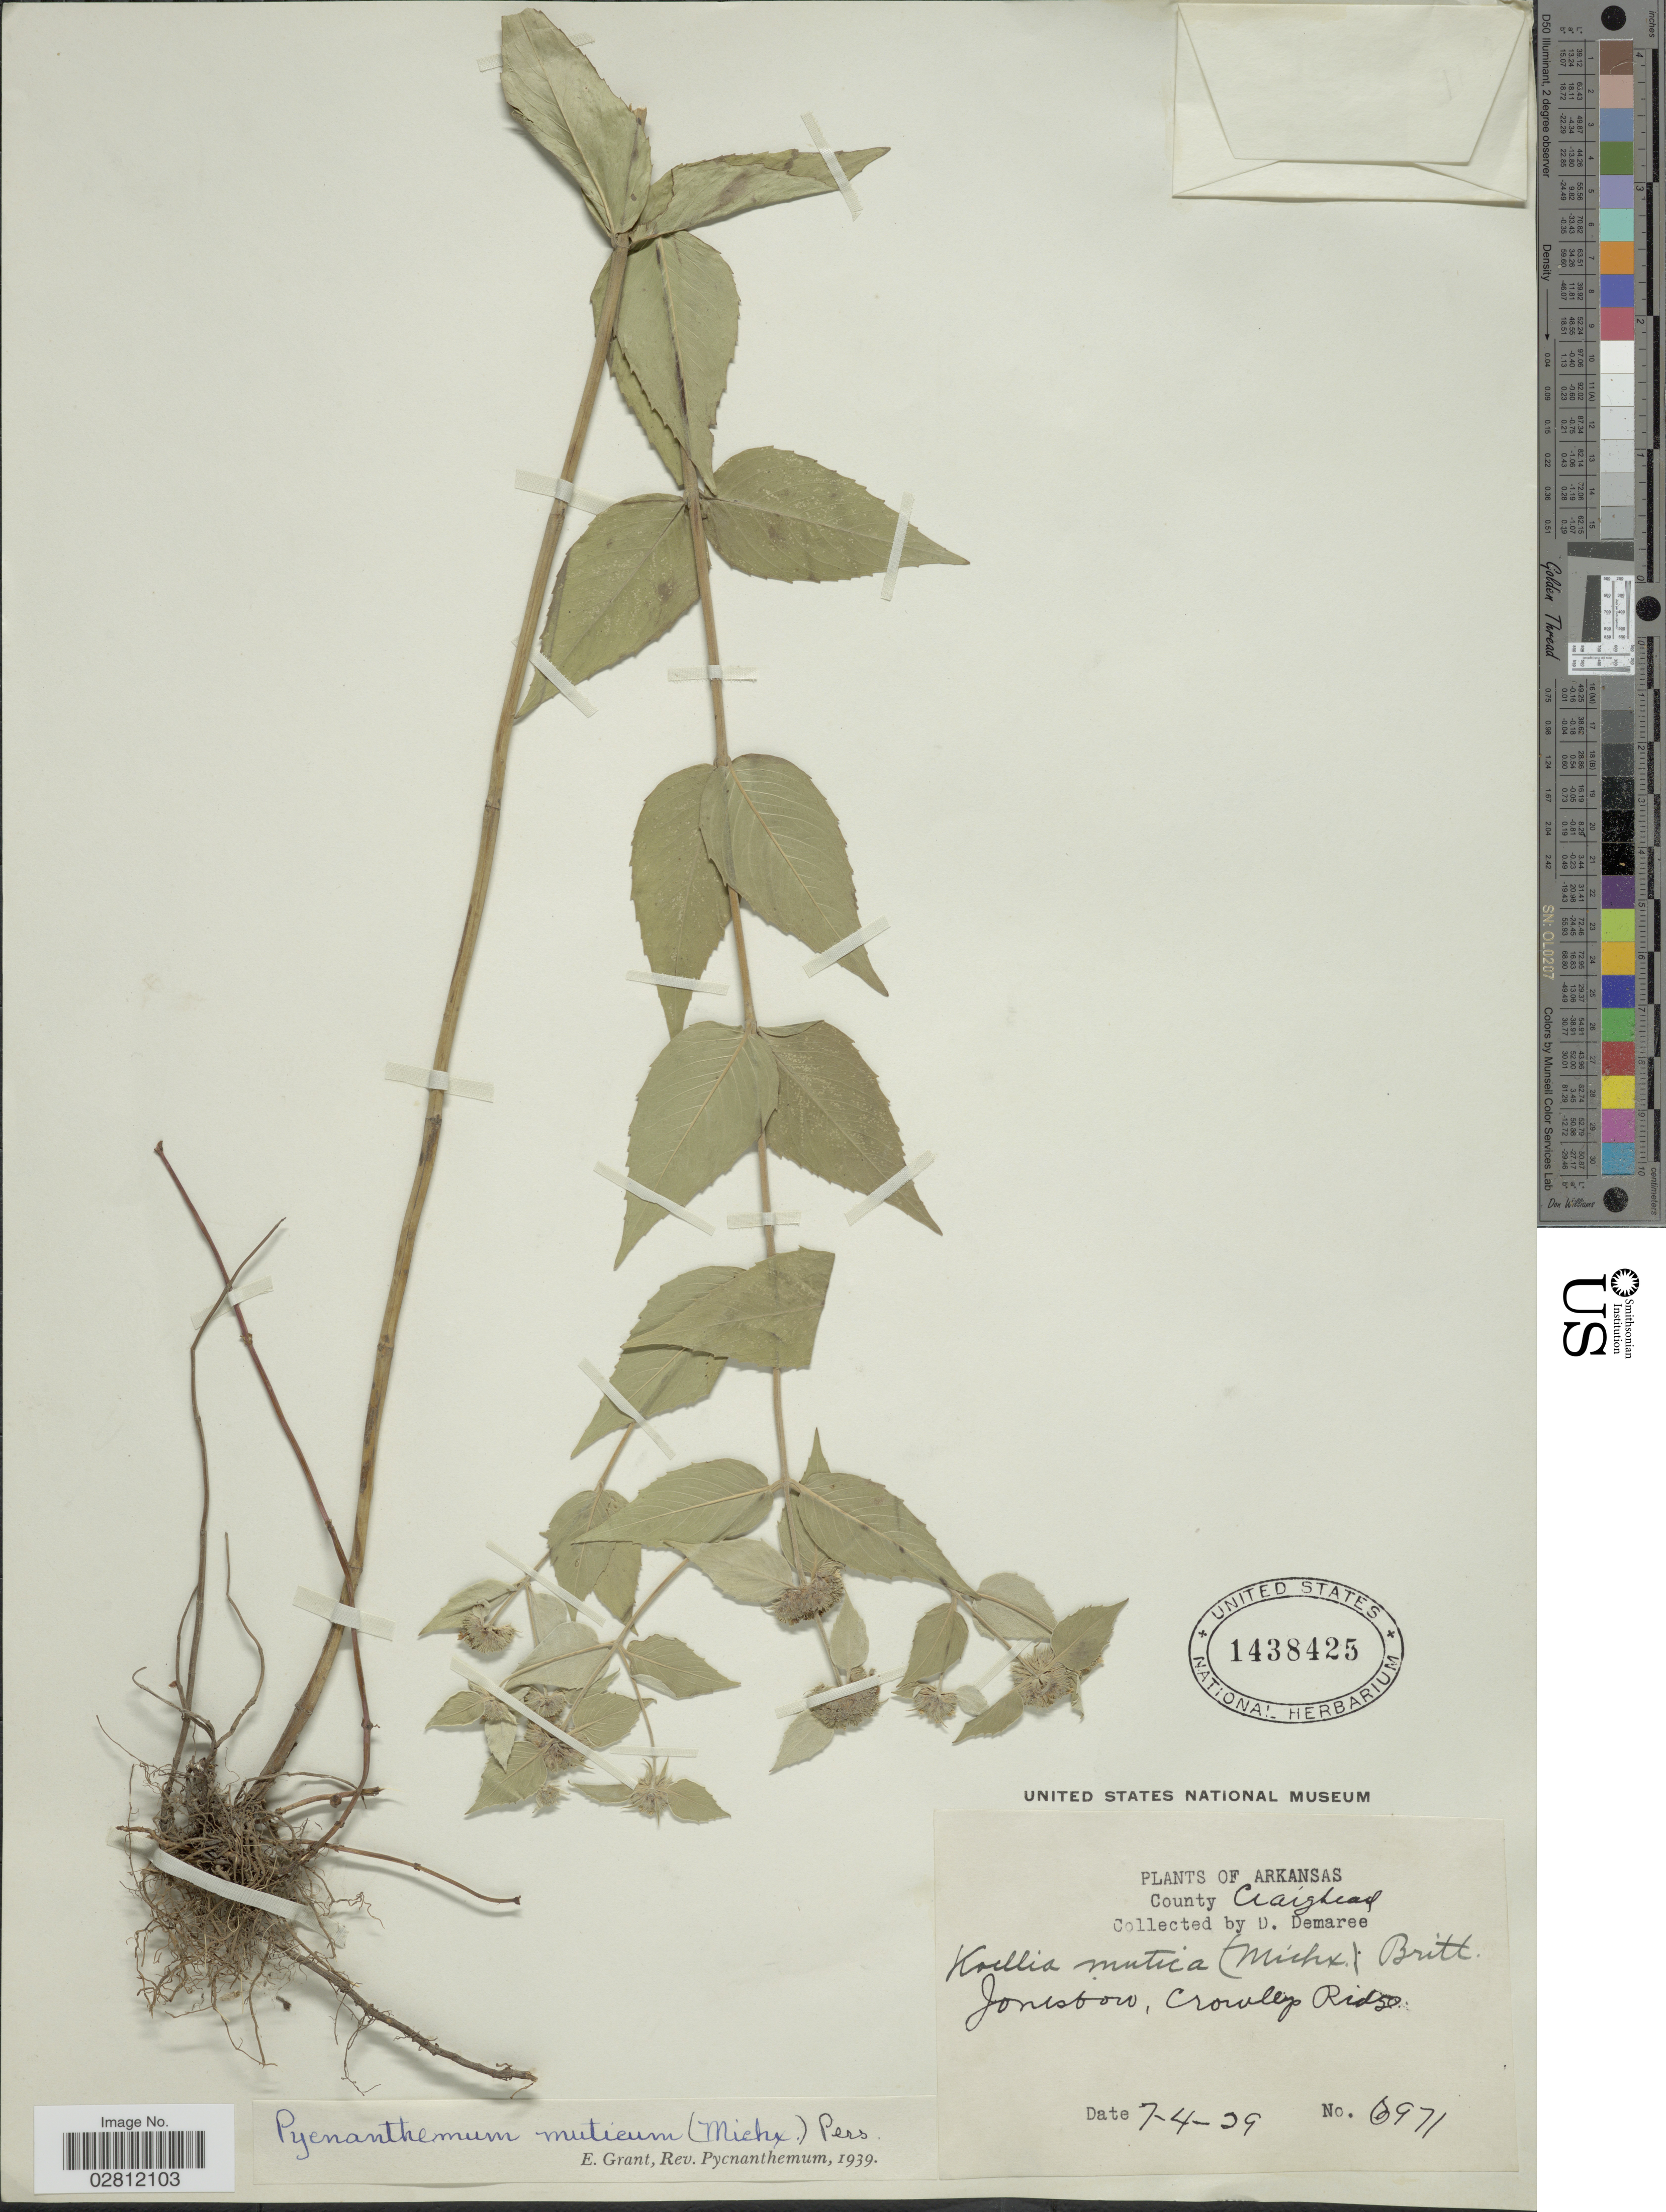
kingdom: Plantae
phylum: Tracheophyta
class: Magnoliopsida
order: Lamiales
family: Lamiaceae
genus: Pycnanthemum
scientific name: Pycnanthemum muticum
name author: (Michx.) Pers.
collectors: D. Demaree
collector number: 3971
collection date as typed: Transcribed d/m/y: 7/4/29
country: United States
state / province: Arkansas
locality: County Craighead, Jonesbow, Crowleys Ridge.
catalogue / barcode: US 1438425